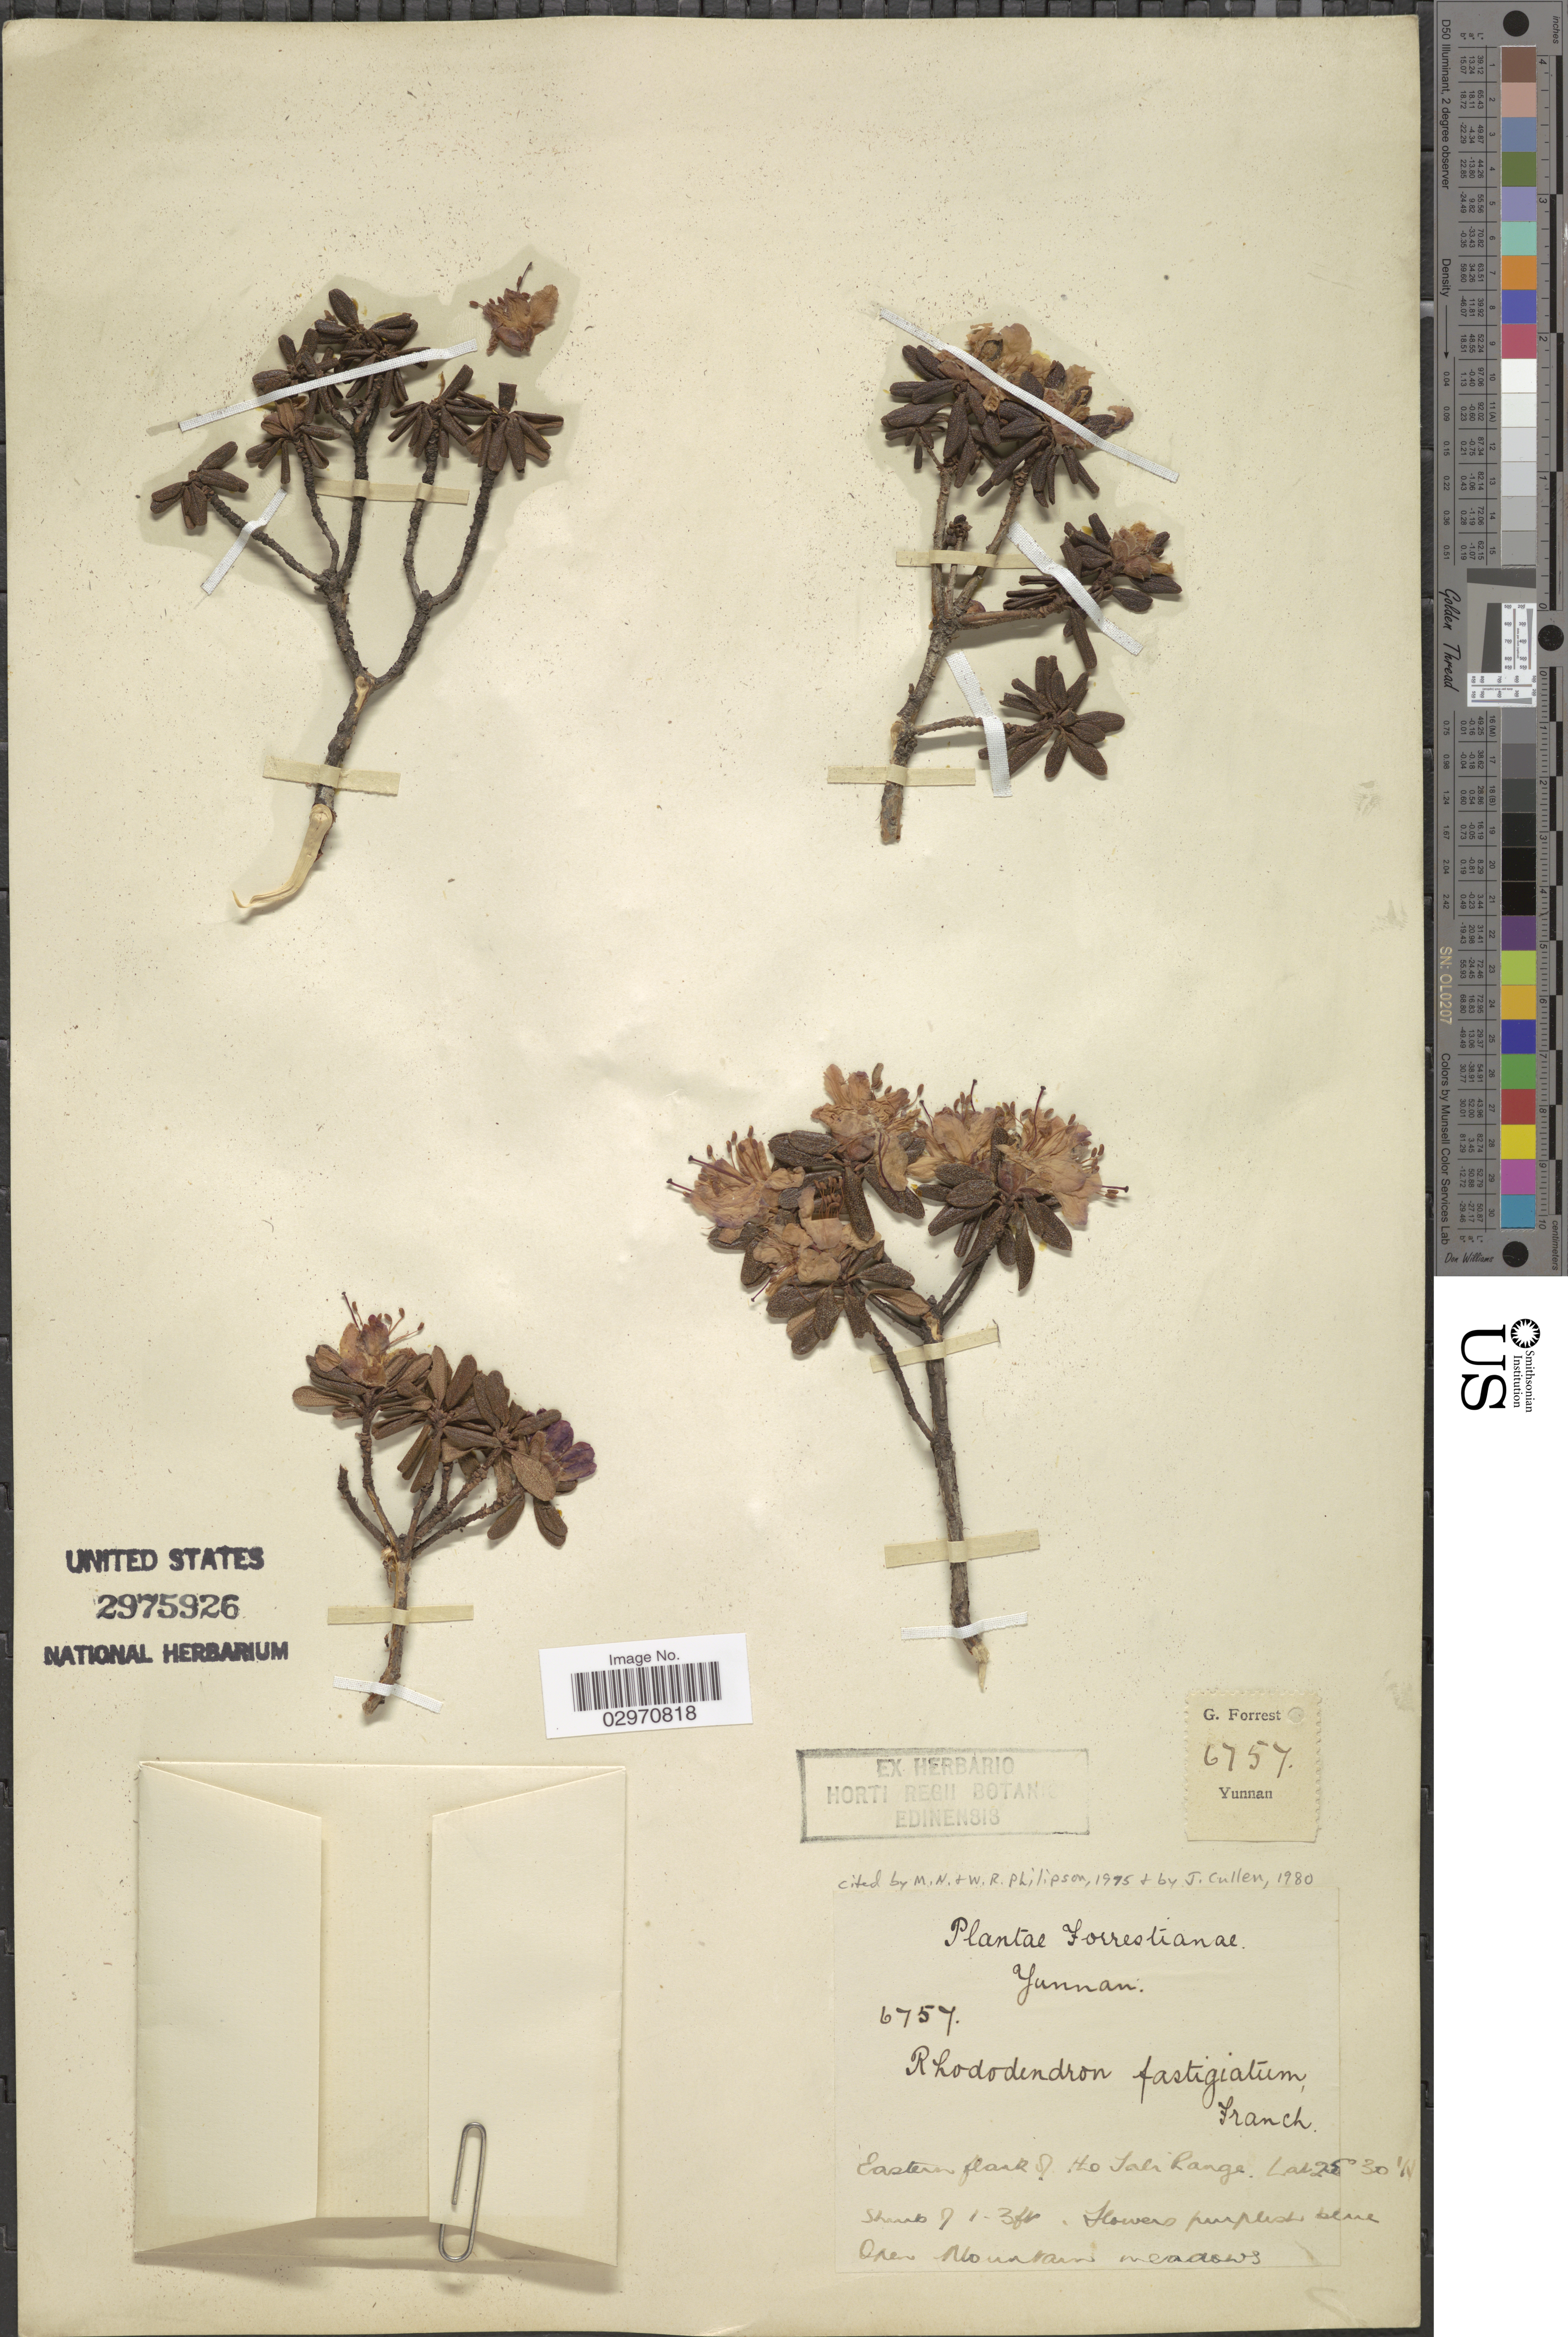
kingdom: Plantae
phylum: Tracheophyta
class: Magnoliopsida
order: Ericales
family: Ericaceae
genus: Rhododendron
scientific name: Rhododendron fastigiatum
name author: Franch.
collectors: G. Forrest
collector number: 6757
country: China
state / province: Yunnan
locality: Eastern flank of Ho Tali Range, open mountains meadows.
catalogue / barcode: US 2975926